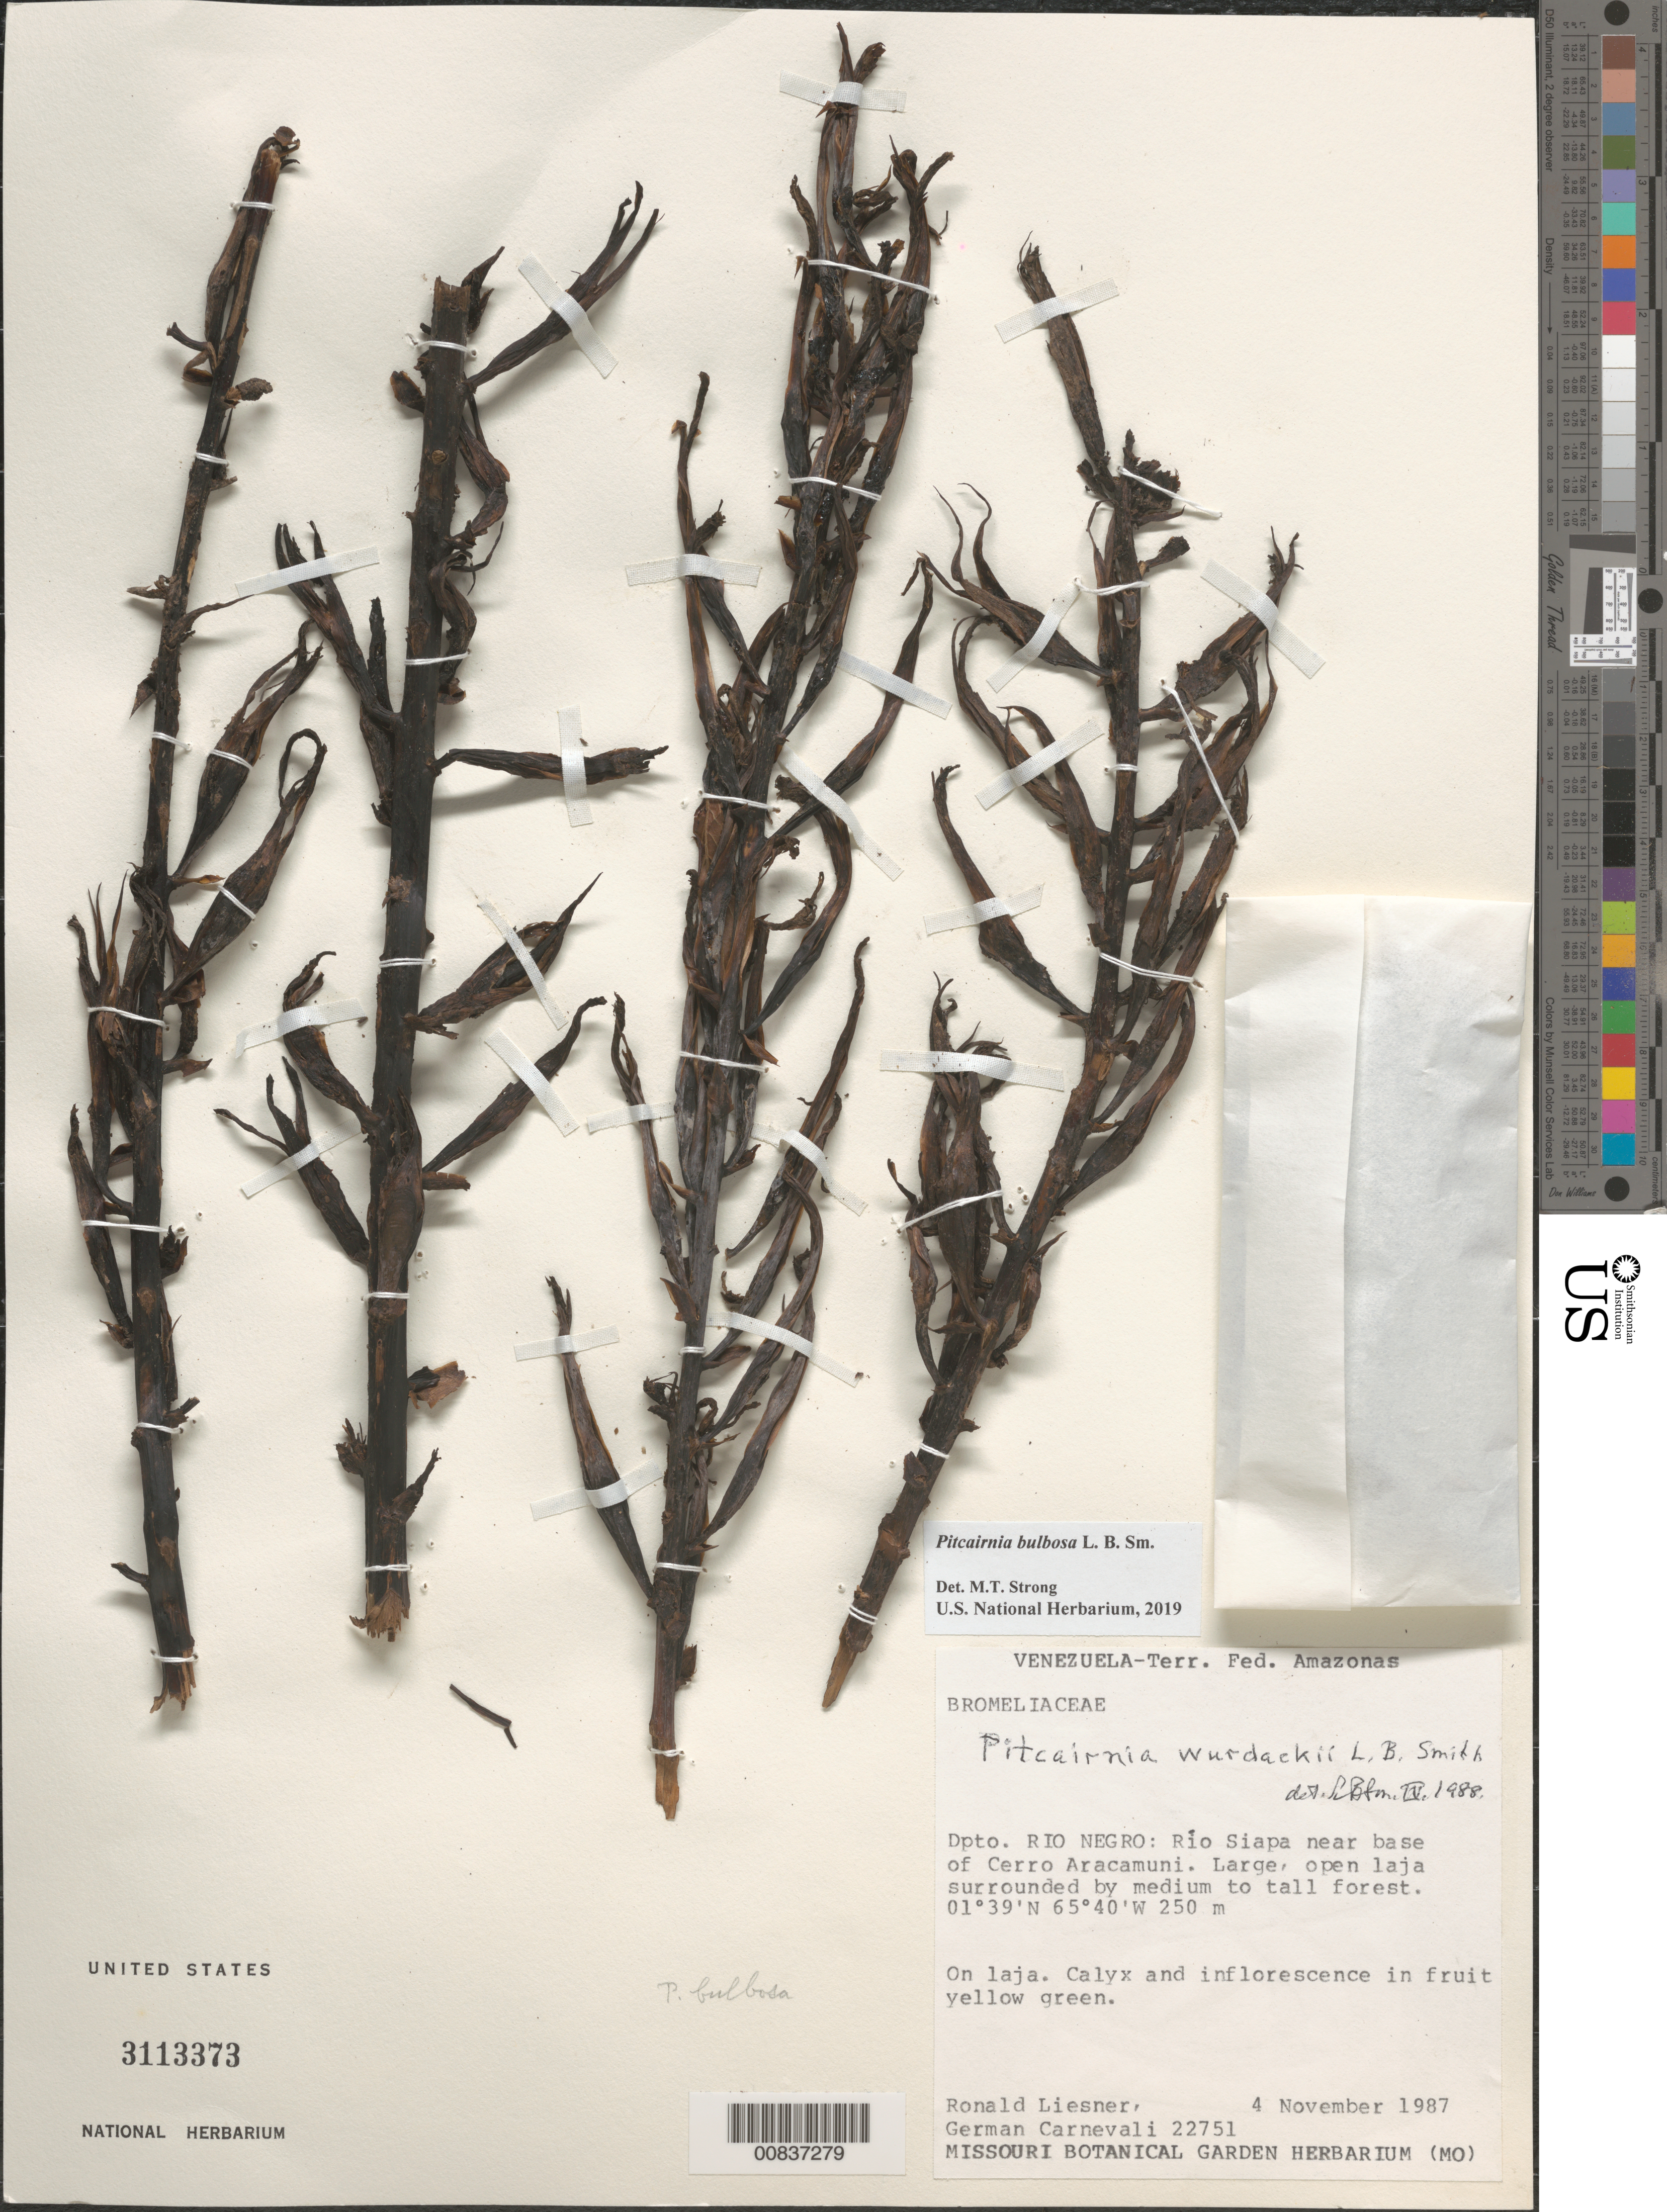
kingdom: Plantae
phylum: Tracheophyta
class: Liliopsida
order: Poales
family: Bromeliaceae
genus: Pitcairnia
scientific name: Pitcairnia bulbosa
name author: L.B. Sm.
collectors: R. L. Liesner & G. Carnevali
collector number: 22751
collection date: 1987-11-04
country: Venezuela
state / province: Amazonas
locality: Terr. Fed. Amazonas. Dpto. Rio Negro: Río Siapa near base of Cerro Aracamuni.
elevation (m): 250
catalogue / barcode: US 3113373